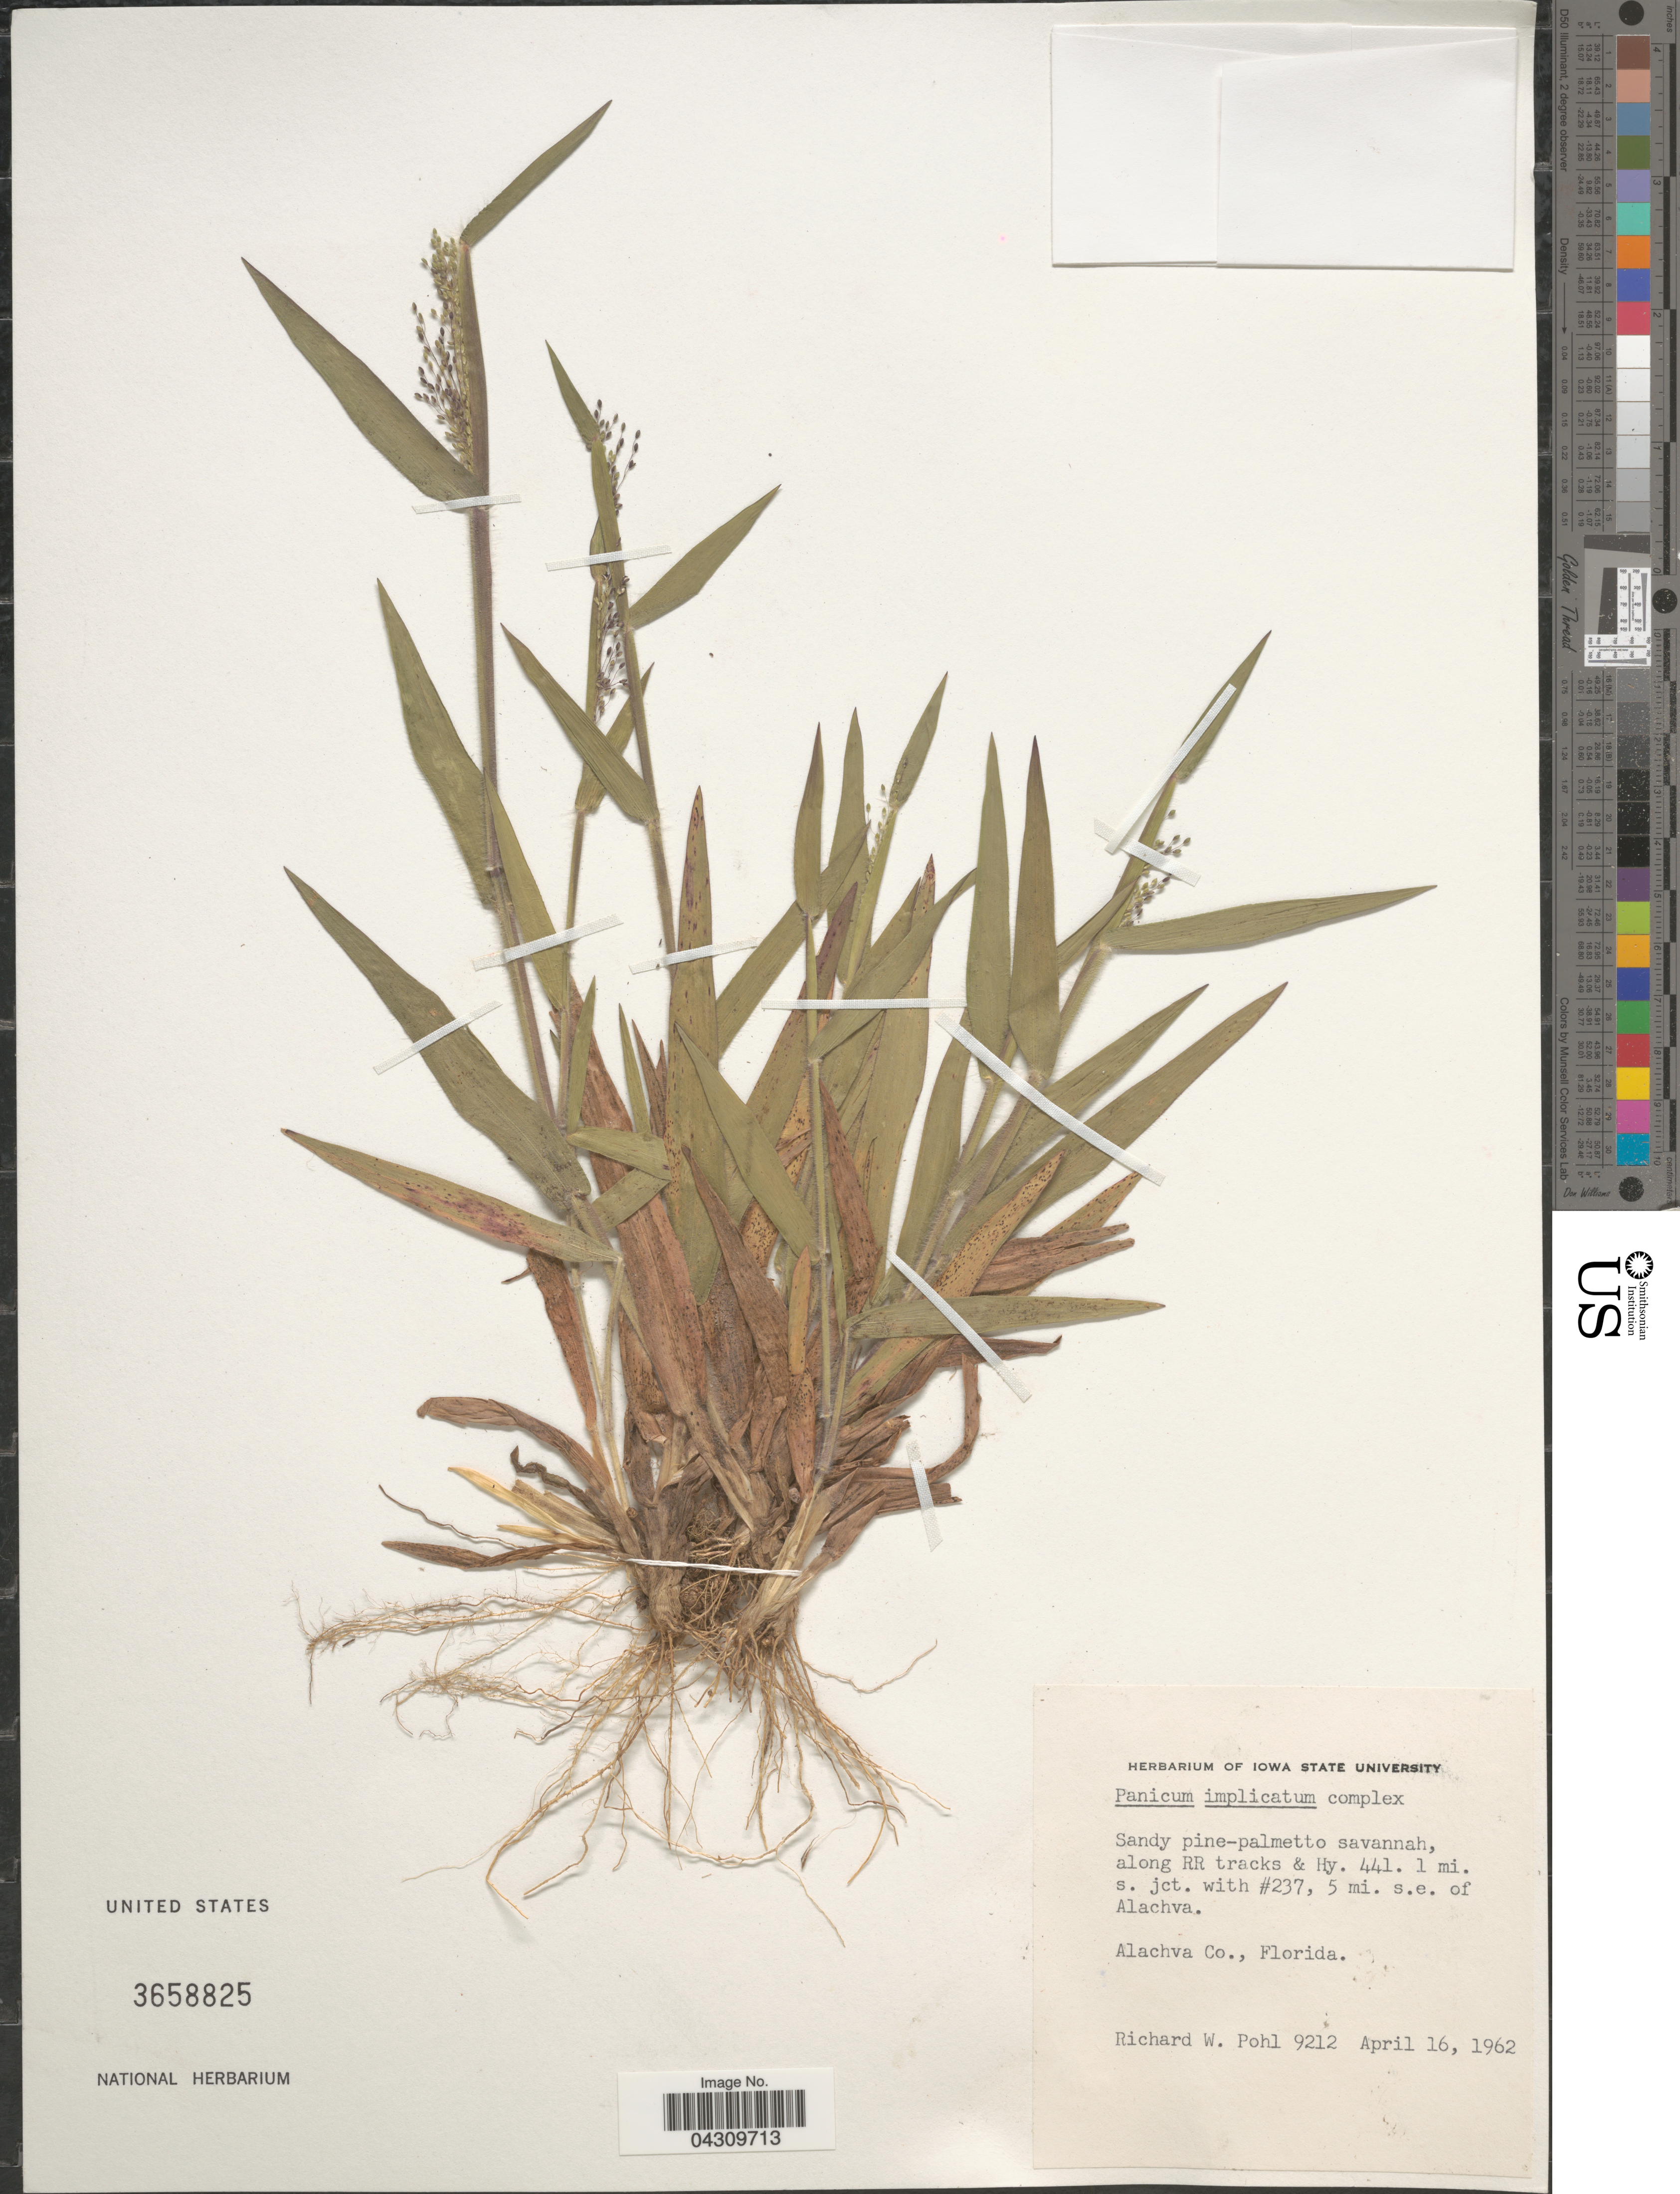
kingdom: Plantae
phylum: Tracheophyta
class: Liliopsida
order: Poales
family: Poaceae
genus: Dichanthelium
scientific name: Dichanthelium acuminatum var. acuminatum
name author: (Sw.) Gould & C.A. Clark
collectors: R. W. Pohl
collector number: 9212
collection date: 1962-04-16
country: United States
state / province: Florida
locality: Sandy pine-palmetto savannah, along RR tracks & Hy. 441. 1 mi. s. jct. with #237, 5 mi. s.e. of Alachva. Alachva Co.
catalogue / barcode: US 3658825